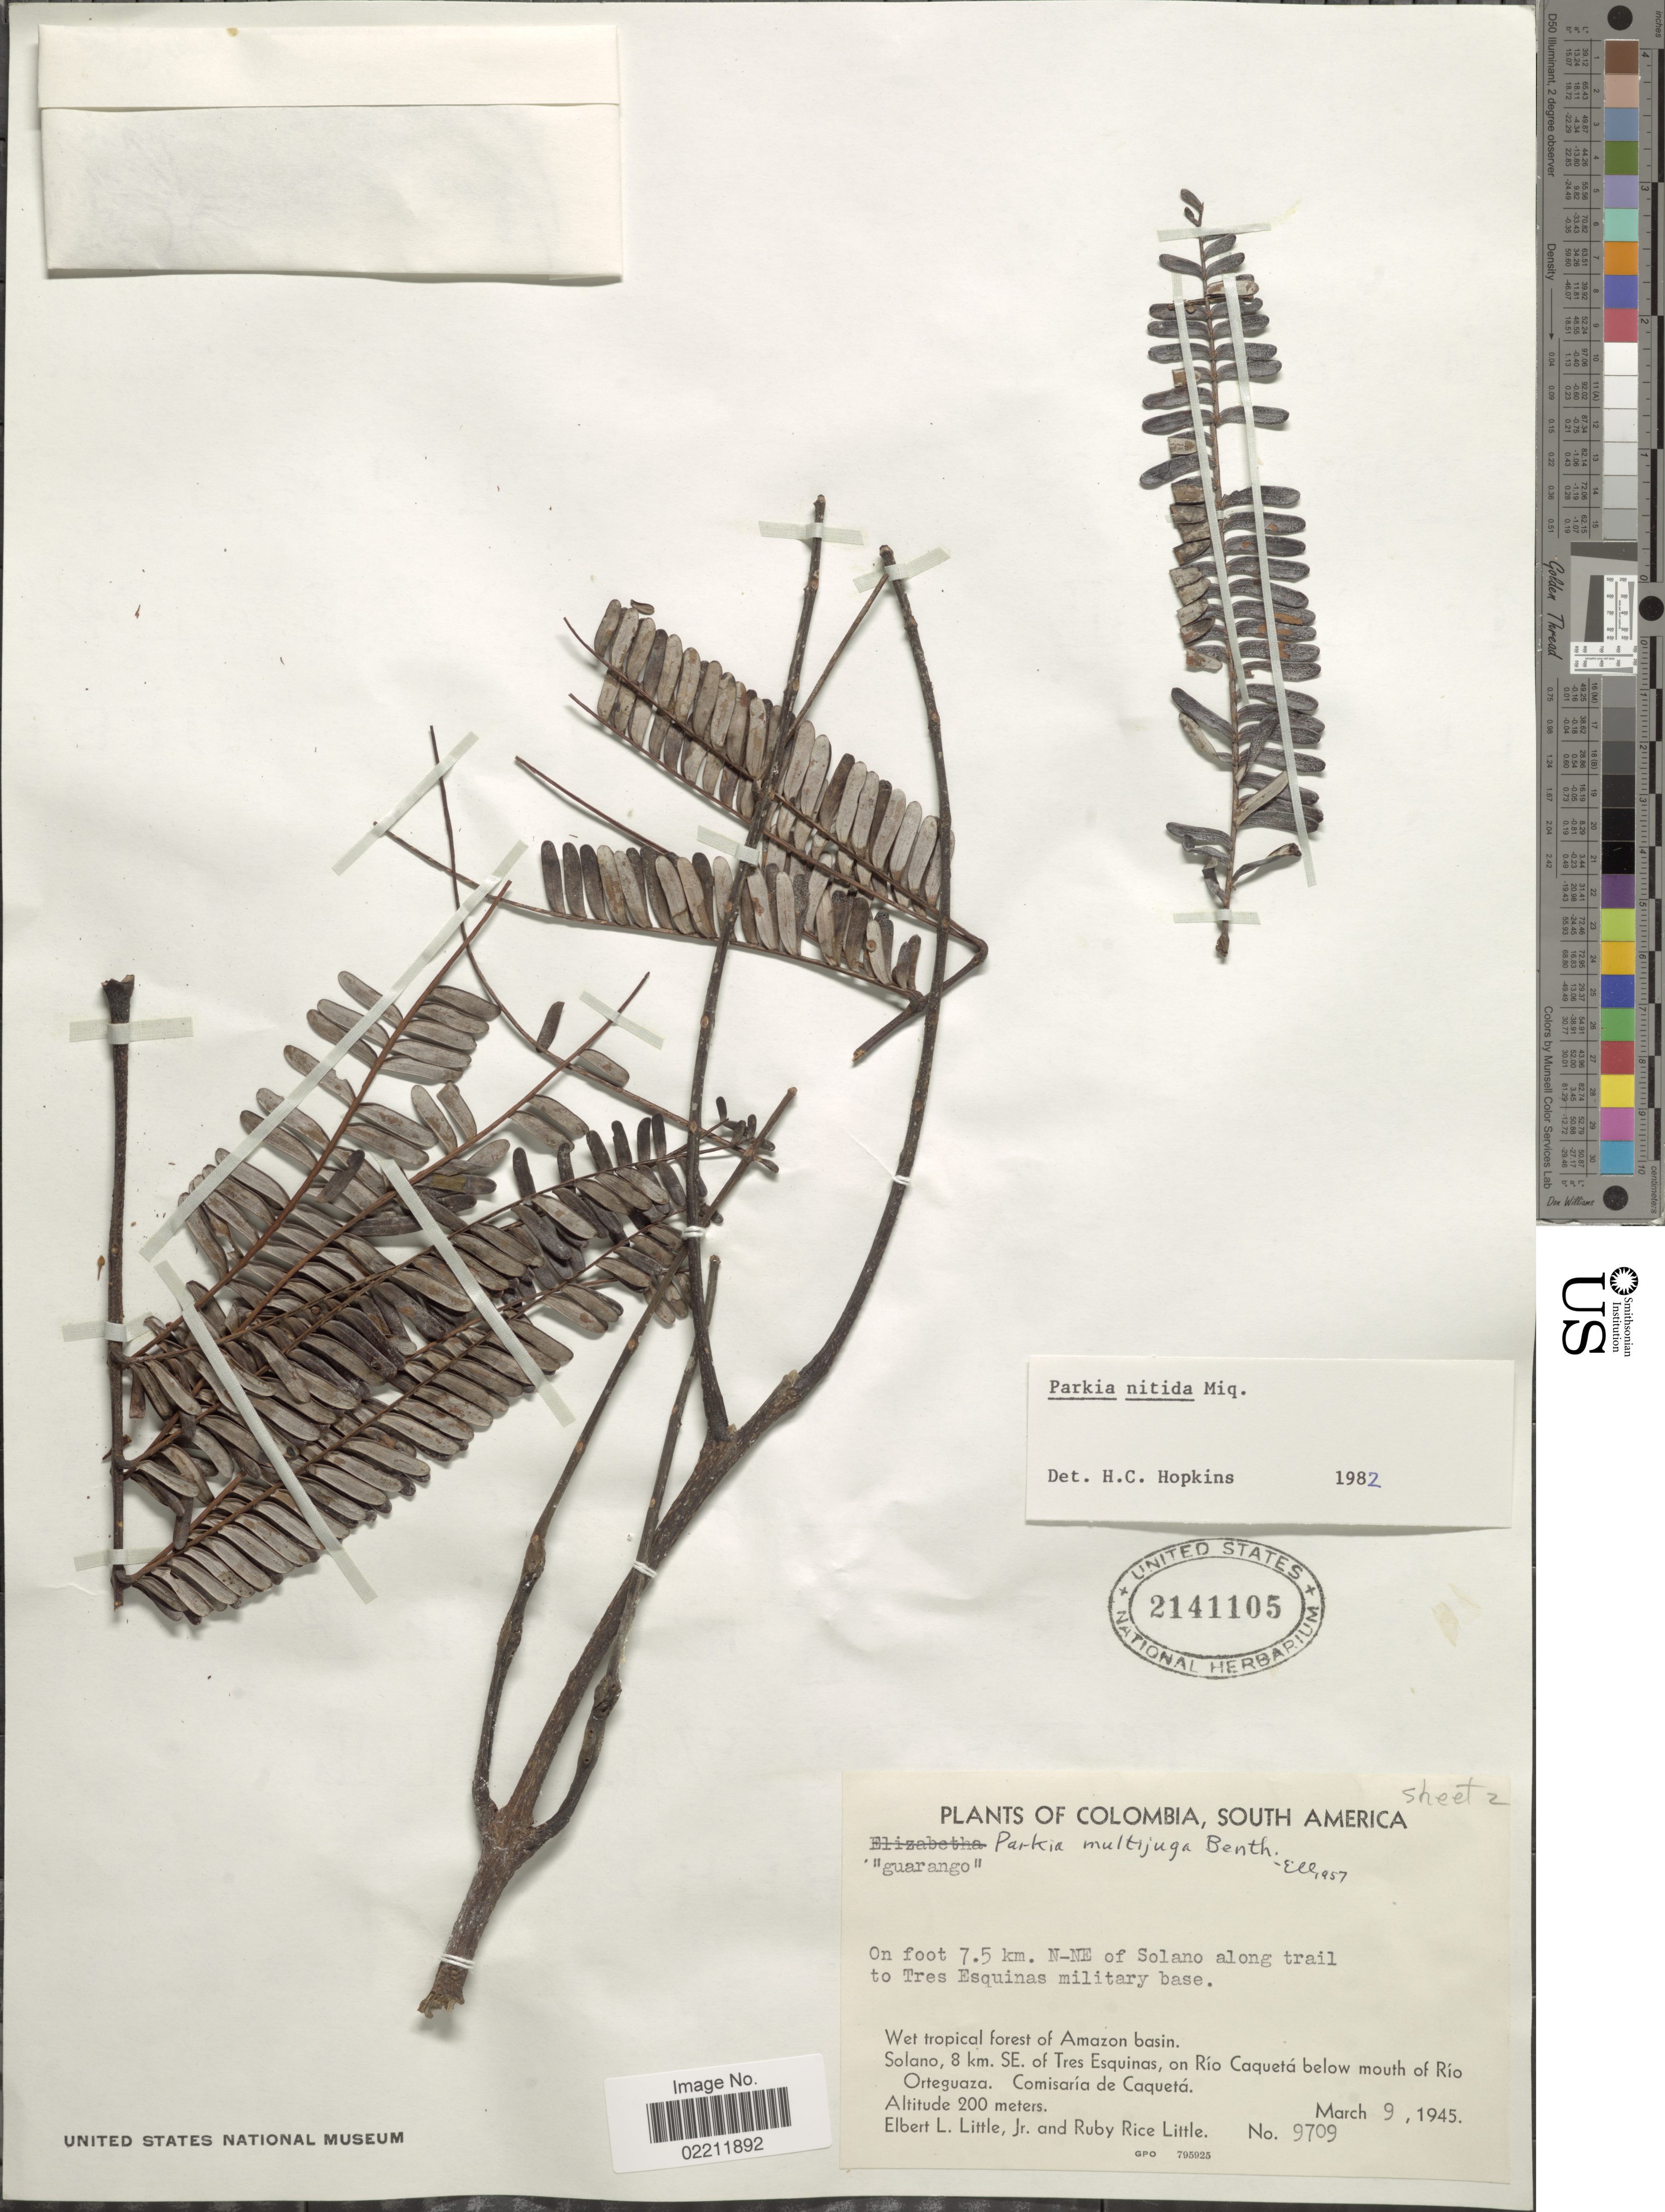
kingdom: Plantae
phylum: Tracheophyta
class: Magnoliopsida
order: Fabales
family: Fabaceae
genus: Parkia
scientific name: Parkia nitida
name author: Miq.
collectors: E. L. Little & R. R. Little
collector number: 9709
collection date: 1945-03-09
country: Colombia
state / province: Caquetá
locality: Wet tropical forest of Amazon basin, Solan, 8 km SE of Tres Esquinas, on Rio caqueta below mouth of Rio Orteguaza, Comisaria de Caqueta.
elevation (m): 200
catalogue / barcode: US 2141105